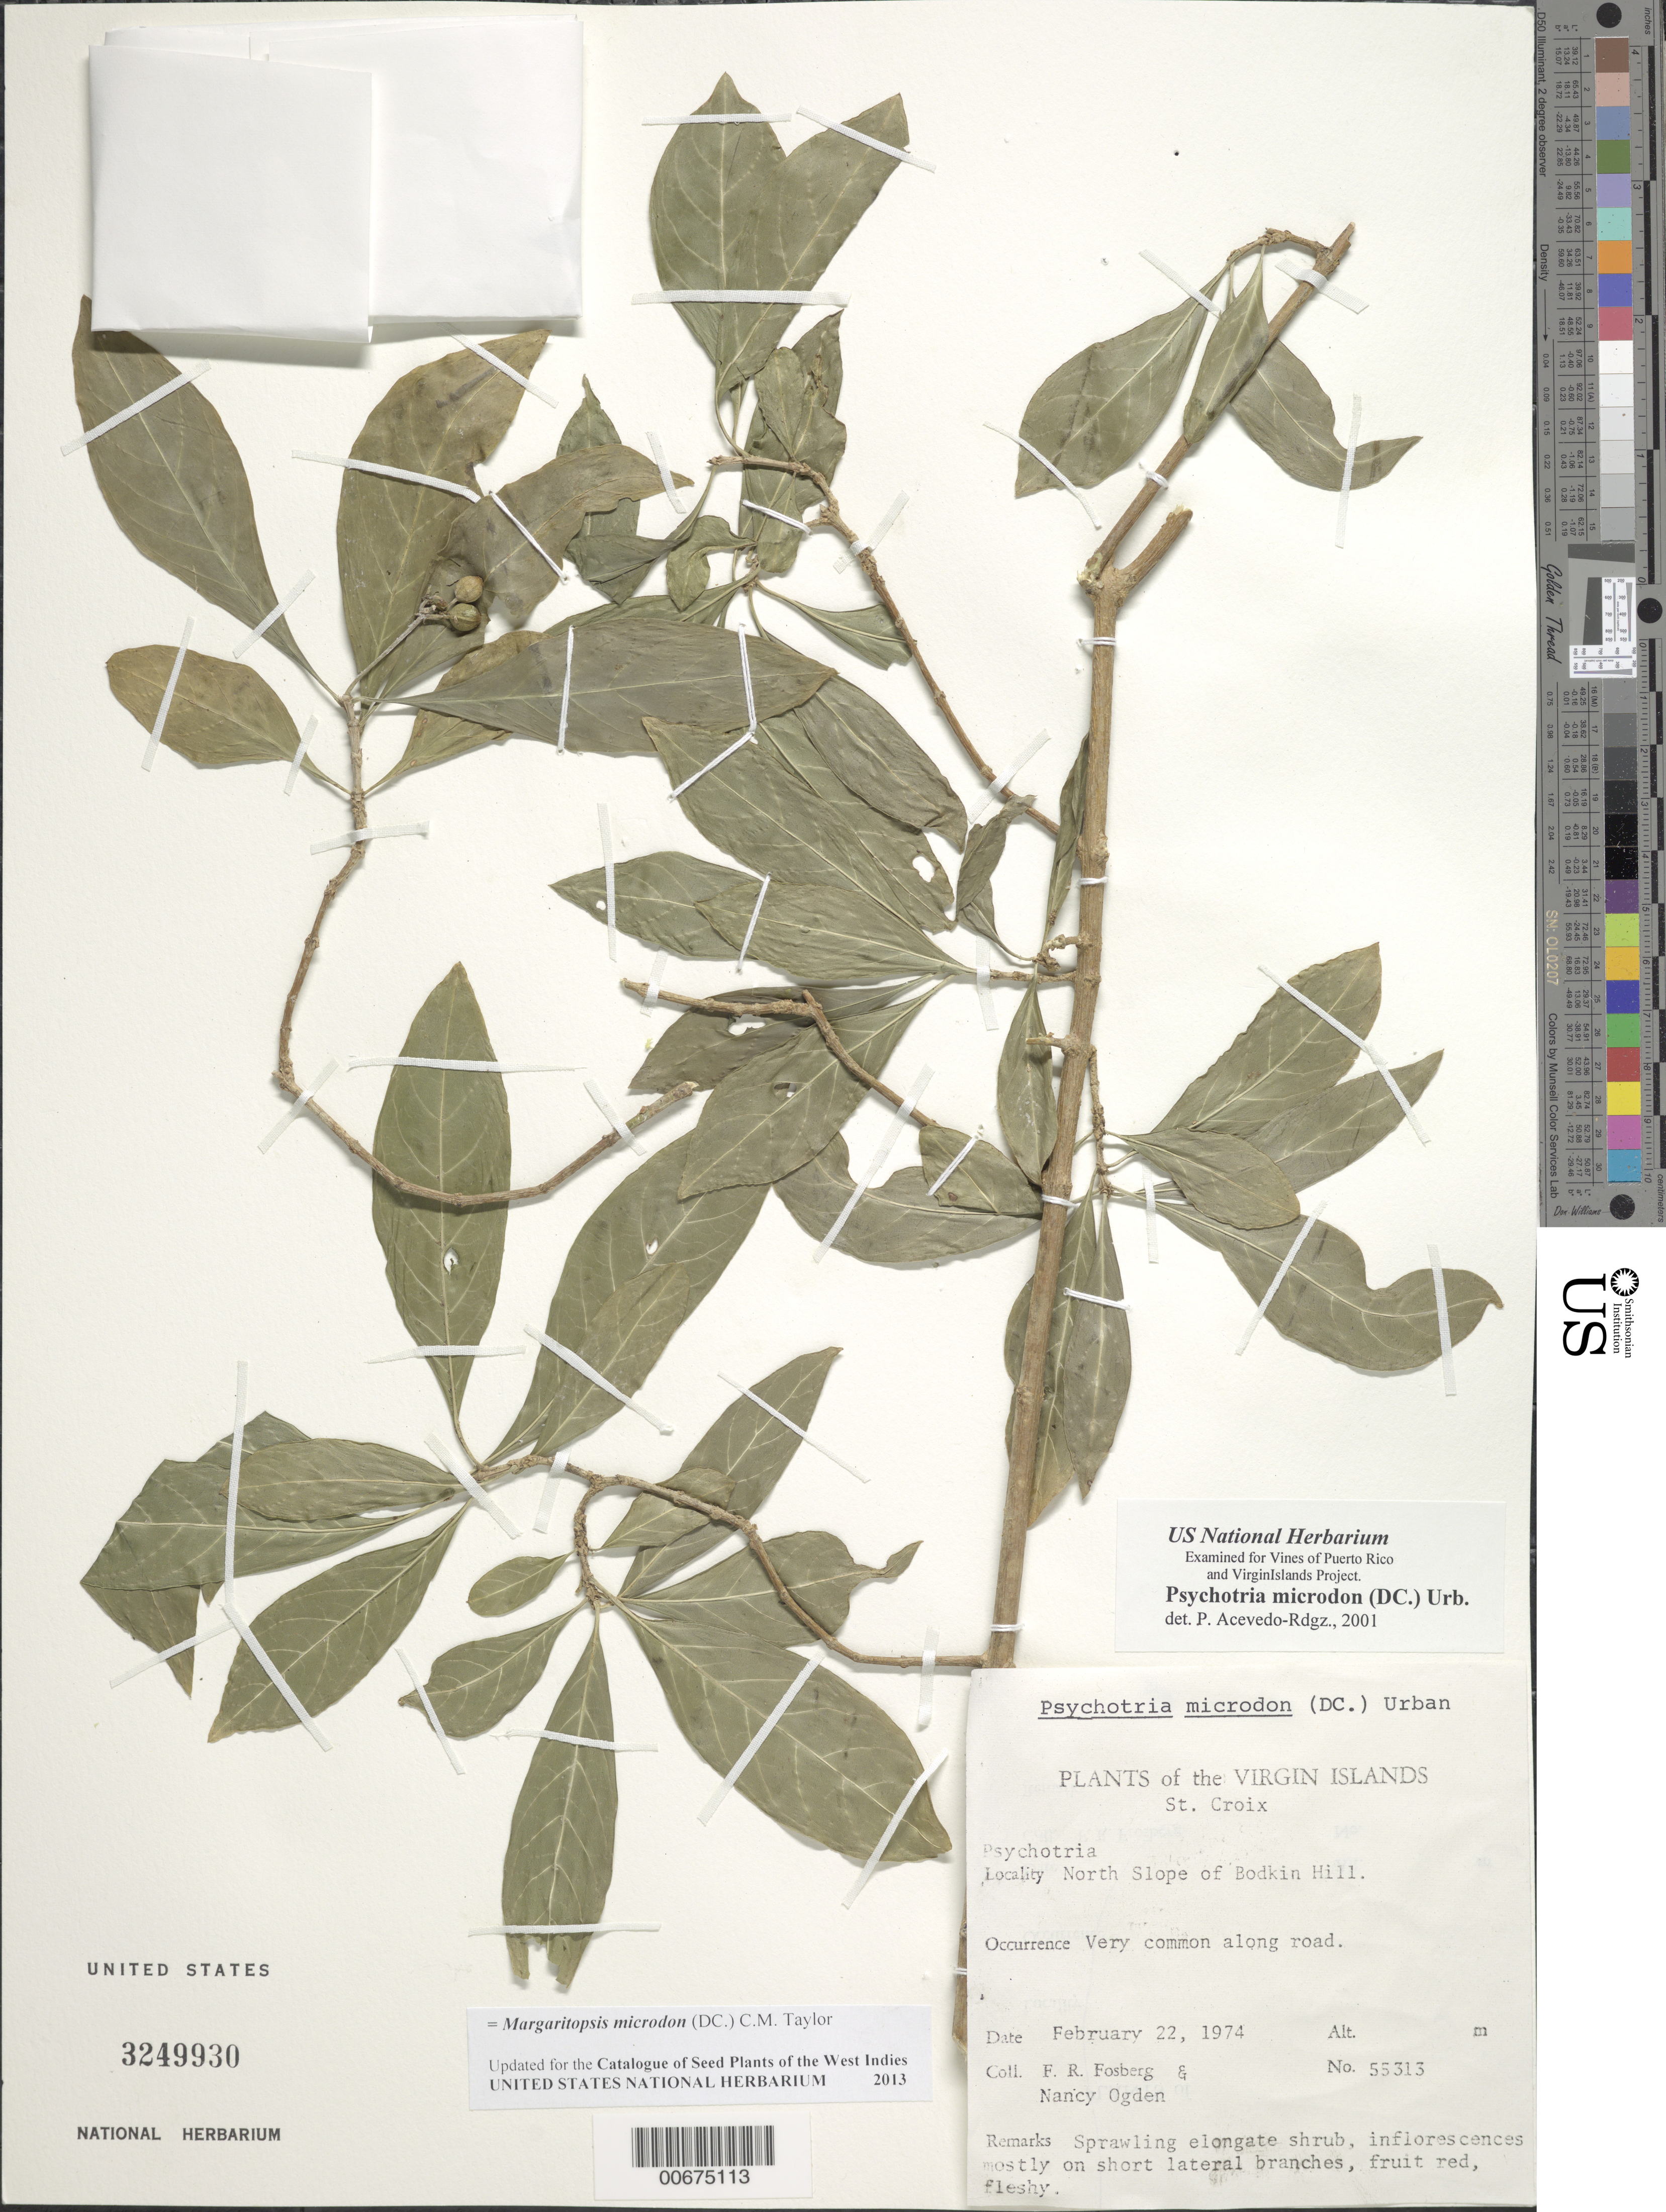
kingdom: Plantae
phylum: Tracheophyta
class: Magnoliopsida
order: Gentianales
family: Rubiaceae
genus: Margaritopsis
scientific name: Margaritopsis microdon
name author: (DC.) C.M. Taylor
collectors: F. R. Fosberg & N.B. Ogden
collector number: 55313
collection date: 1974-02-22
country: U.S. Virgin Islands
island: St. Croix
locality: Bodking Hill, north slope.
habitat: Very common along road.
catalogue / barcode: US 3249930